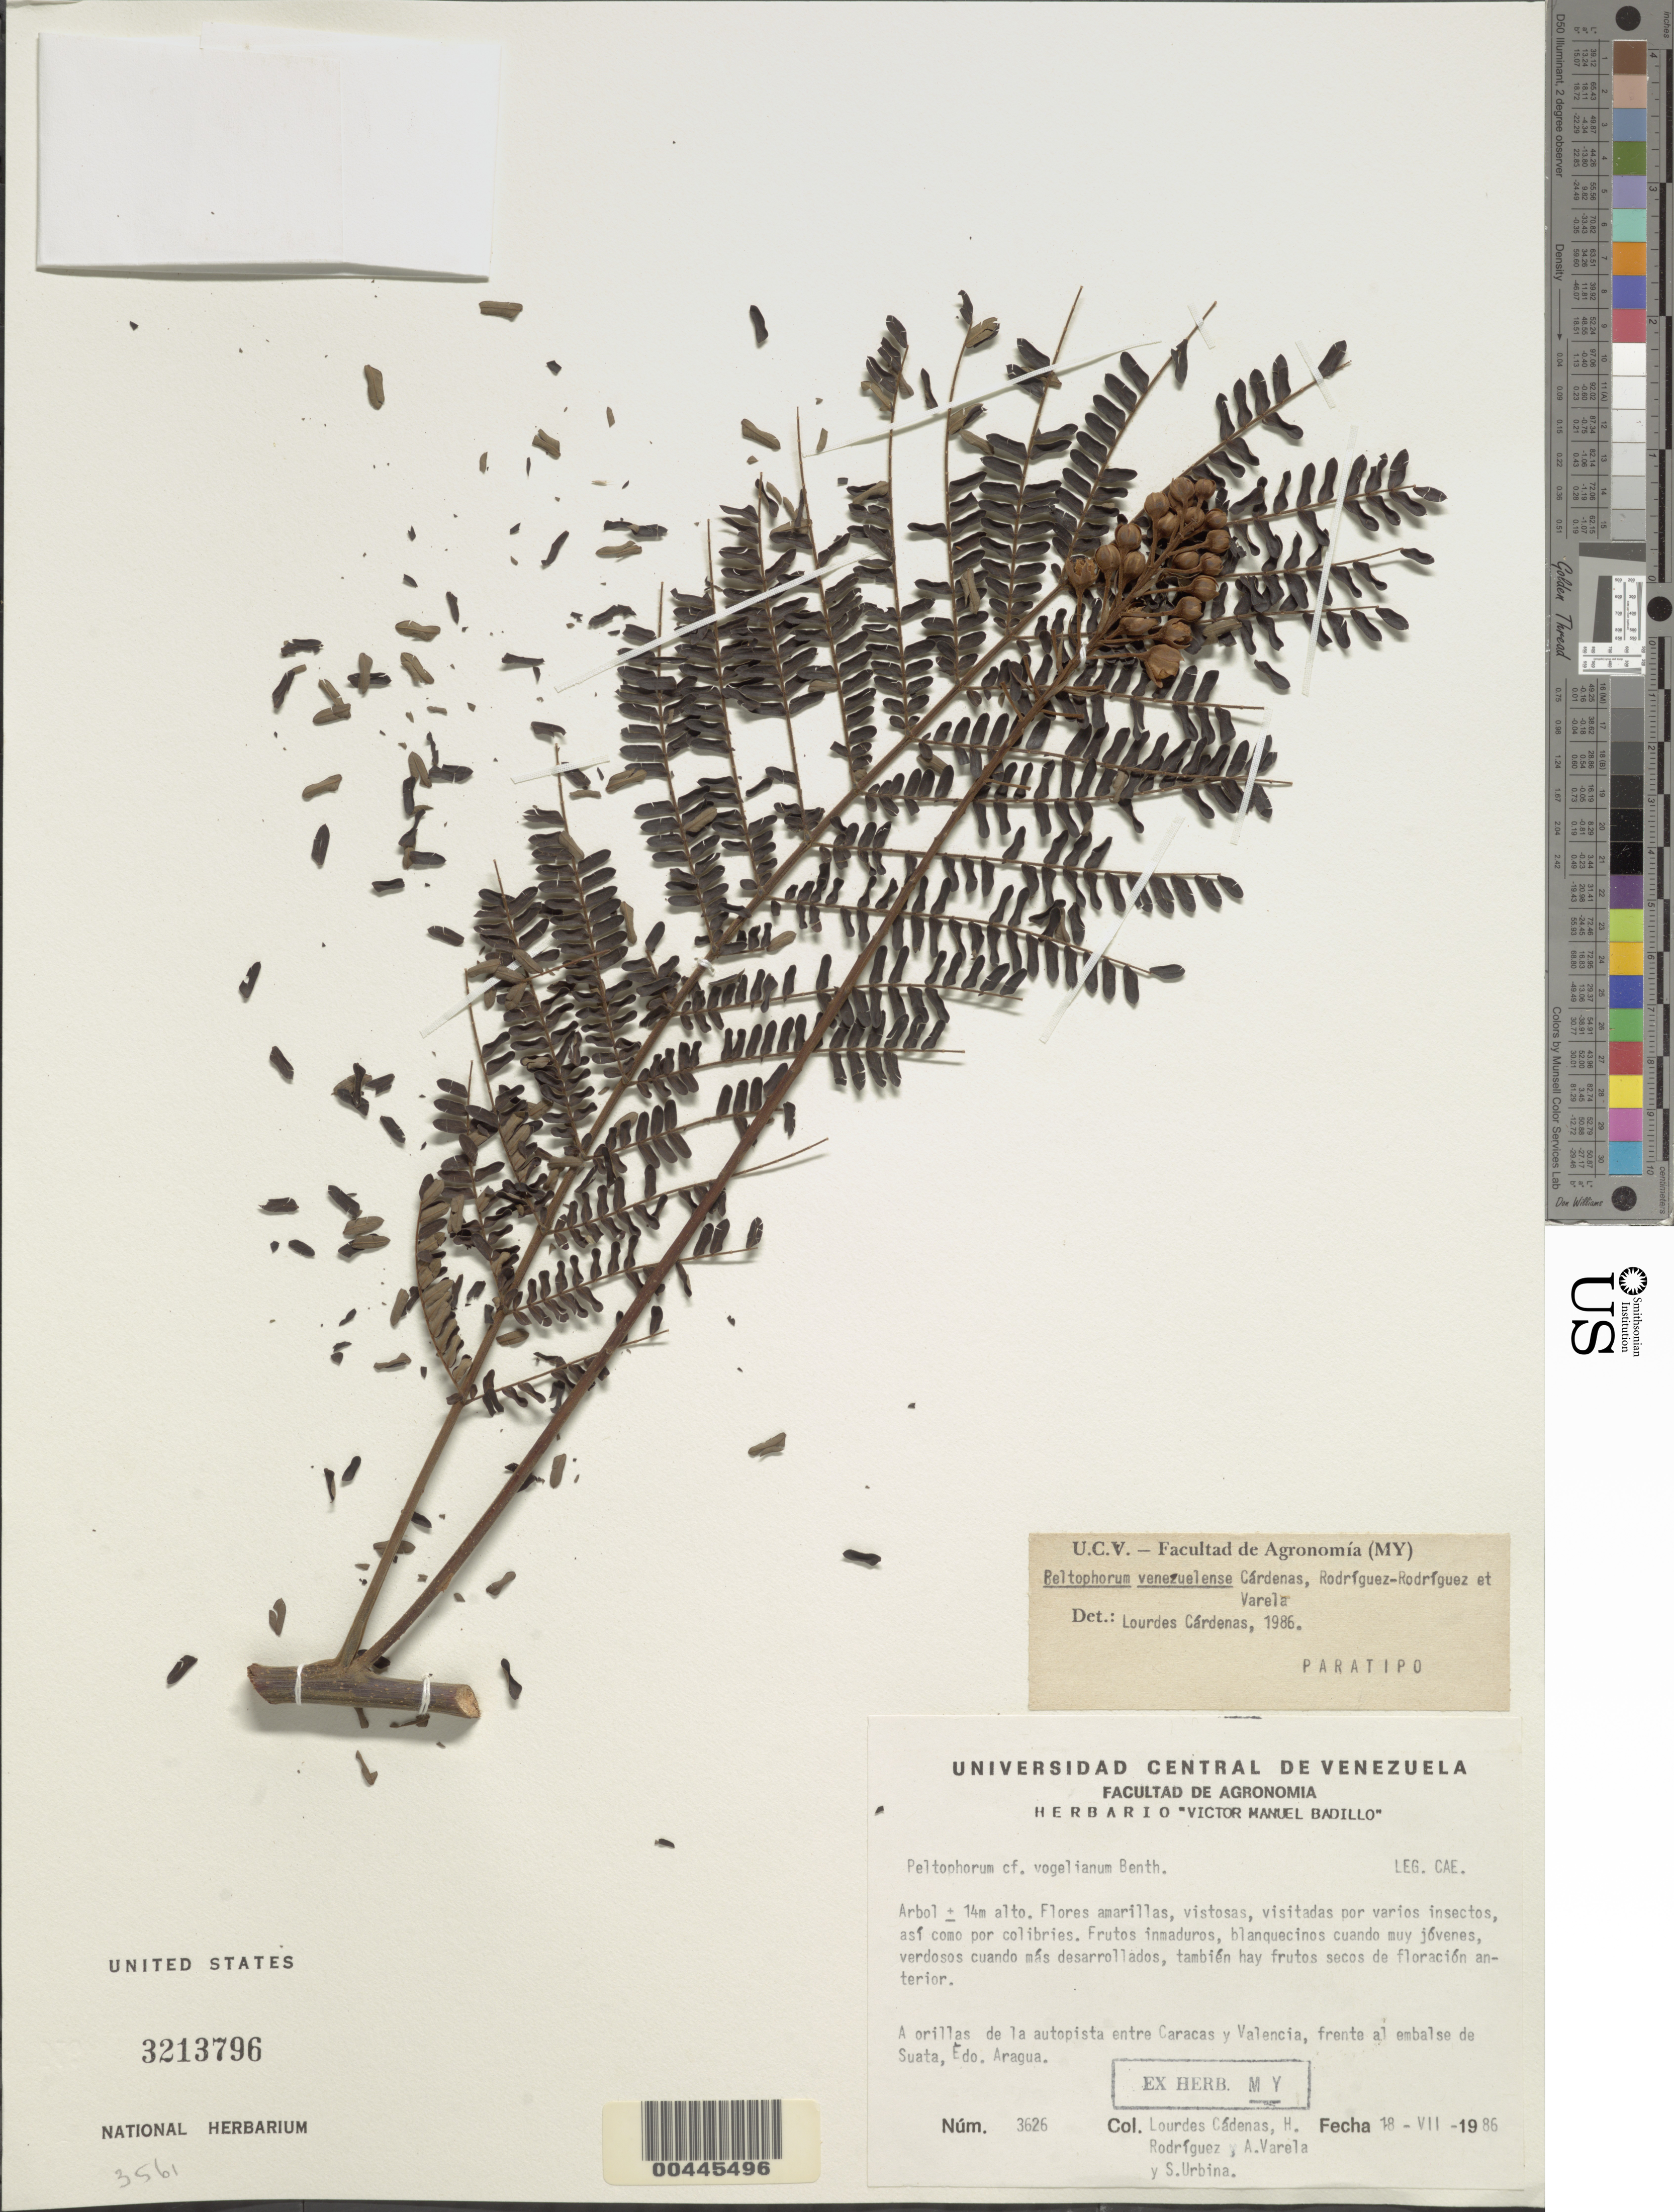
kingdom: Plantae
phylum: Tracheophyta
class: Magnoliopsida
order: Fabales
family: Fabaceae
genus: Peltophorum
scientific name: Peltophorum venezuelense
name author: L. Cárdenas et al.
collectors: L. De Guevara, H. Rodriguez, A. Varela de Vega & S. Urbina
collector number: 3626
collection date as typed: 18 Jul 1986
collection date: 1986-07-18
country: Venezuela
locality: Between caracas and valenia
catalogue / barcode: US 3213796